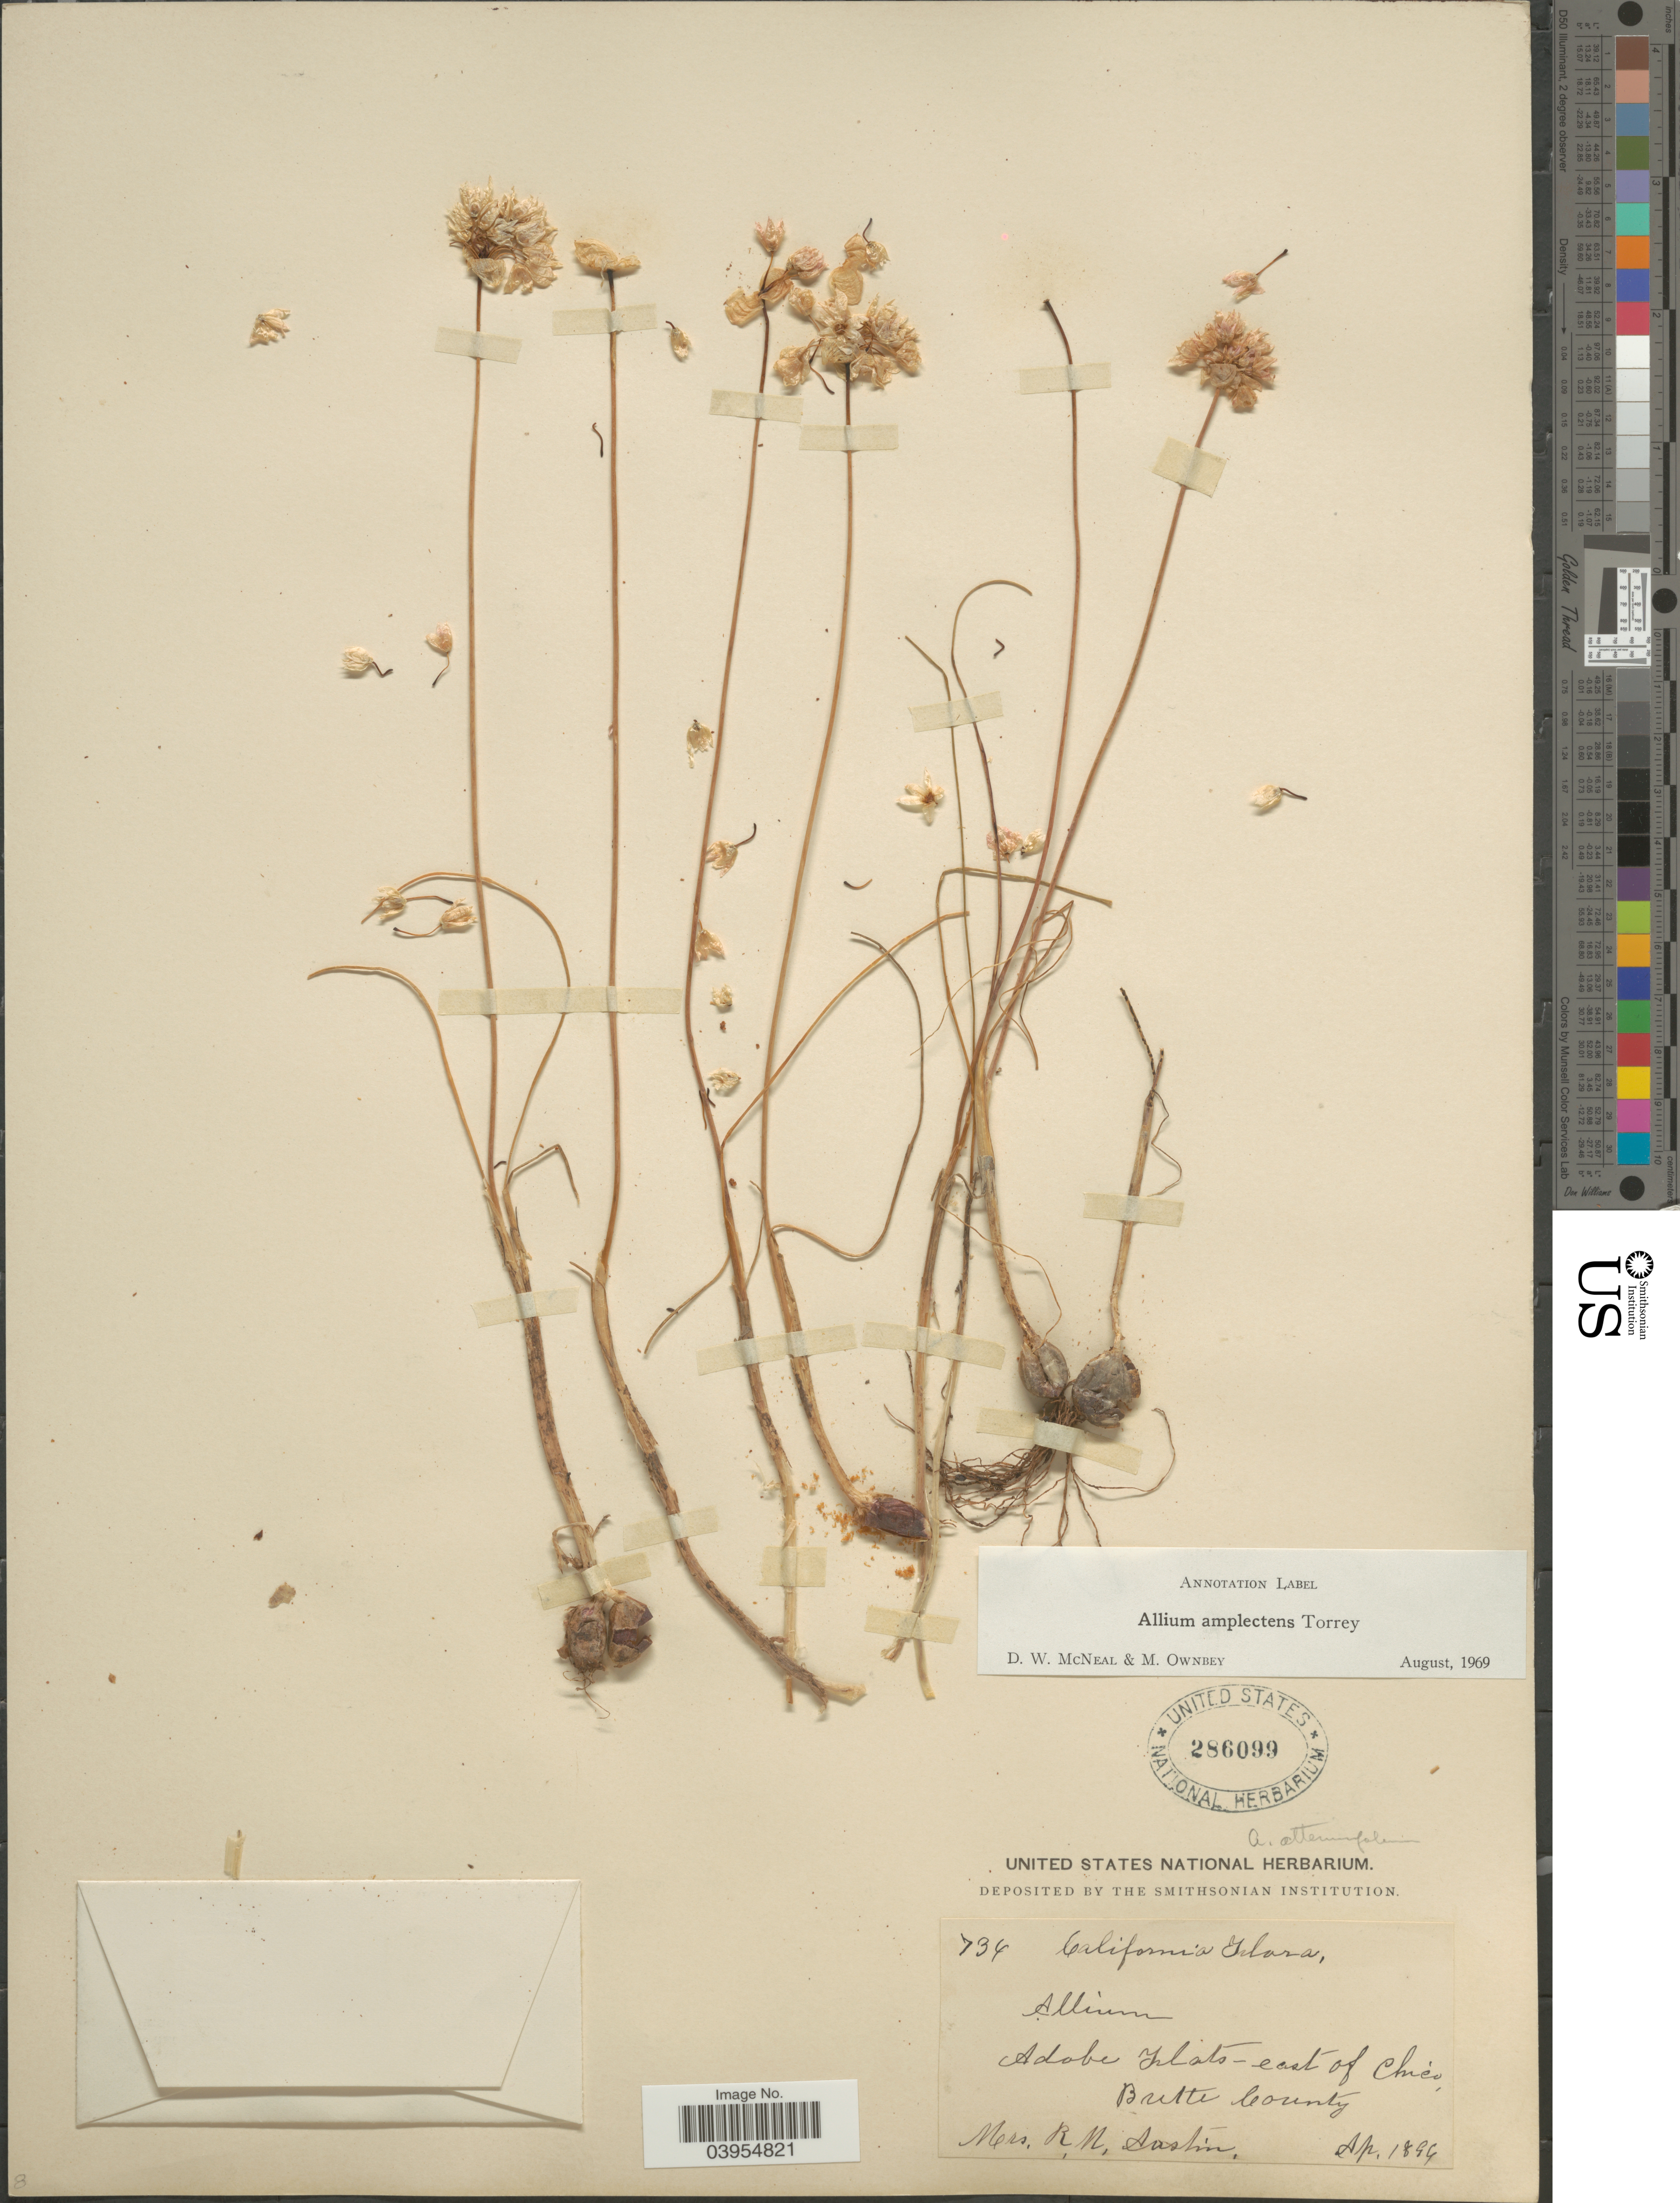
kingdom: Plantae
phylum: Tracheophyta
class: Liliopsida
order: Asparagales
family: Amaryllidaceae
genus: Allium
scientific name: Allium amplectens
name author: Torr.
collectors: R. Austin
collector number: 734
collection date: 1894-04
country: United States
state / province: California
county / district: Butte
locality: Adobe Flats- east of Chico. Butte County.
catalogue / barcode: US 286099